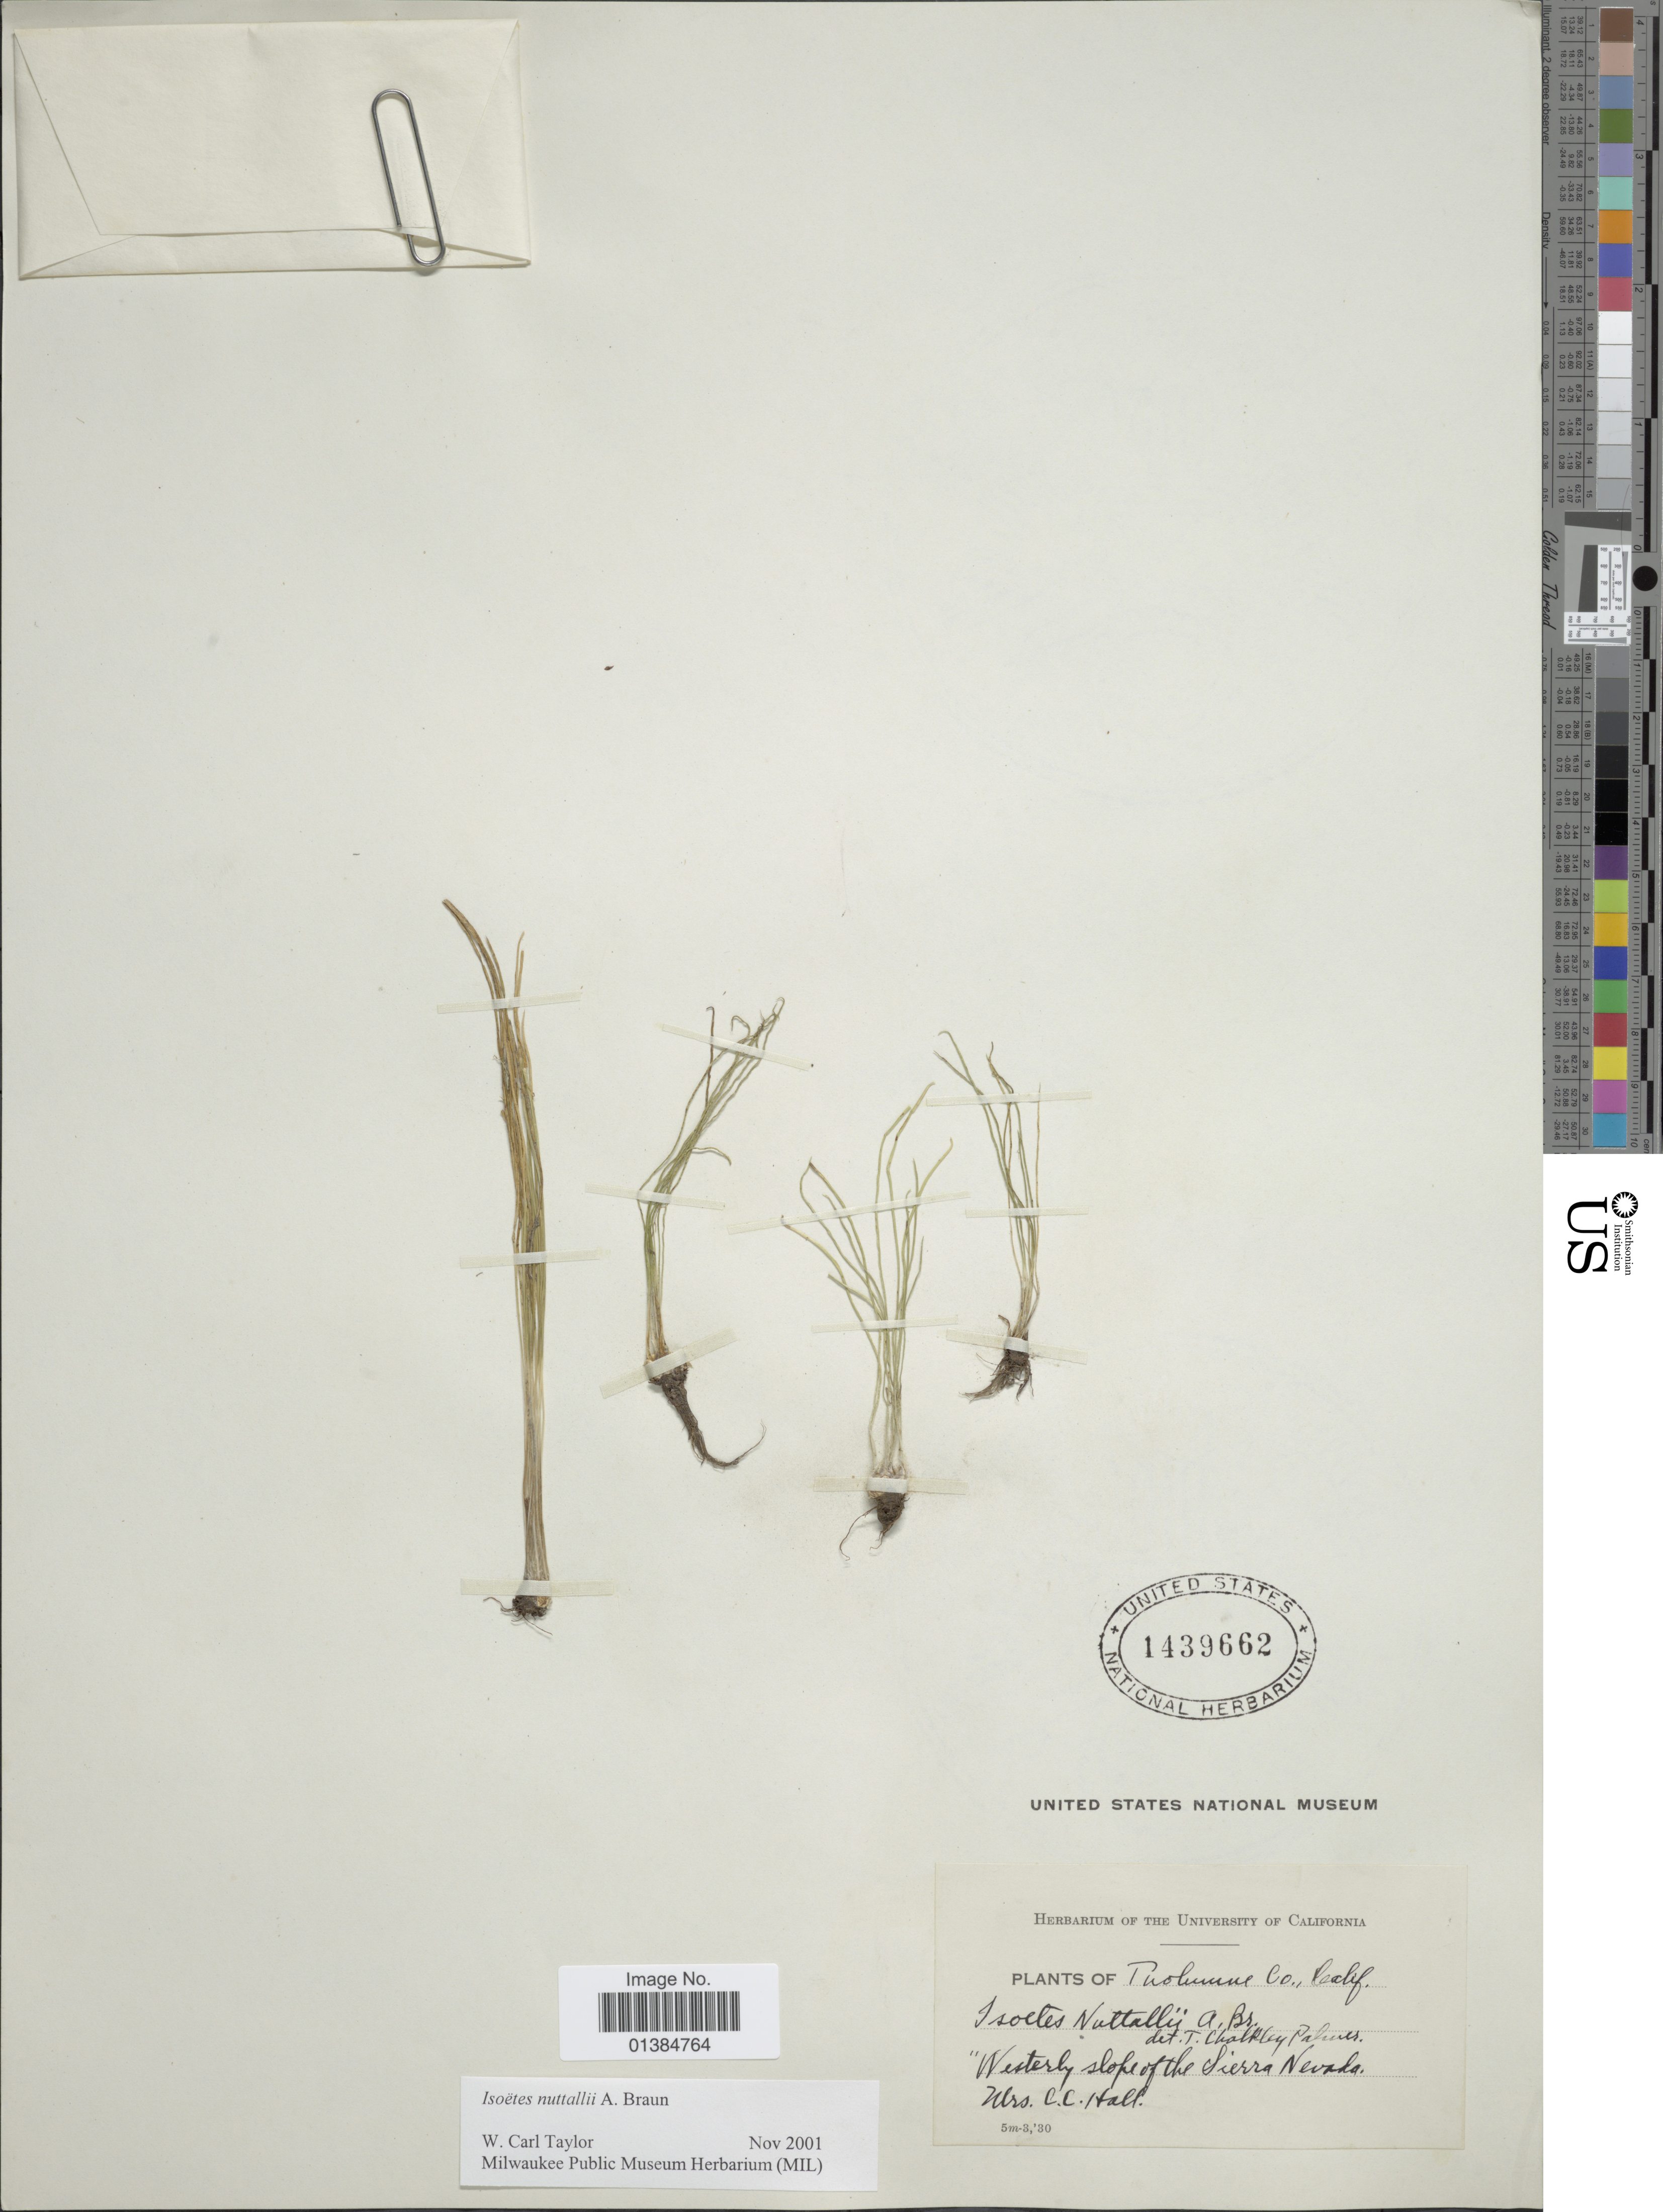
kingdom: Plantae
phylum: Tracheophyta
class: Lycopodiopsida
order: Isoetales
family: Isoetaceae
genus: Isoetes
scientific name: Isoetes nuttallii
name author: A. Braun ex Engelm.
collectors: C. Hall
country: United States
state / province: California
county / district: Tuolumne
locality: Tuolumne Co. Westerly slope of the Sierra Nevada.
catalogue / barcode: US 1439662